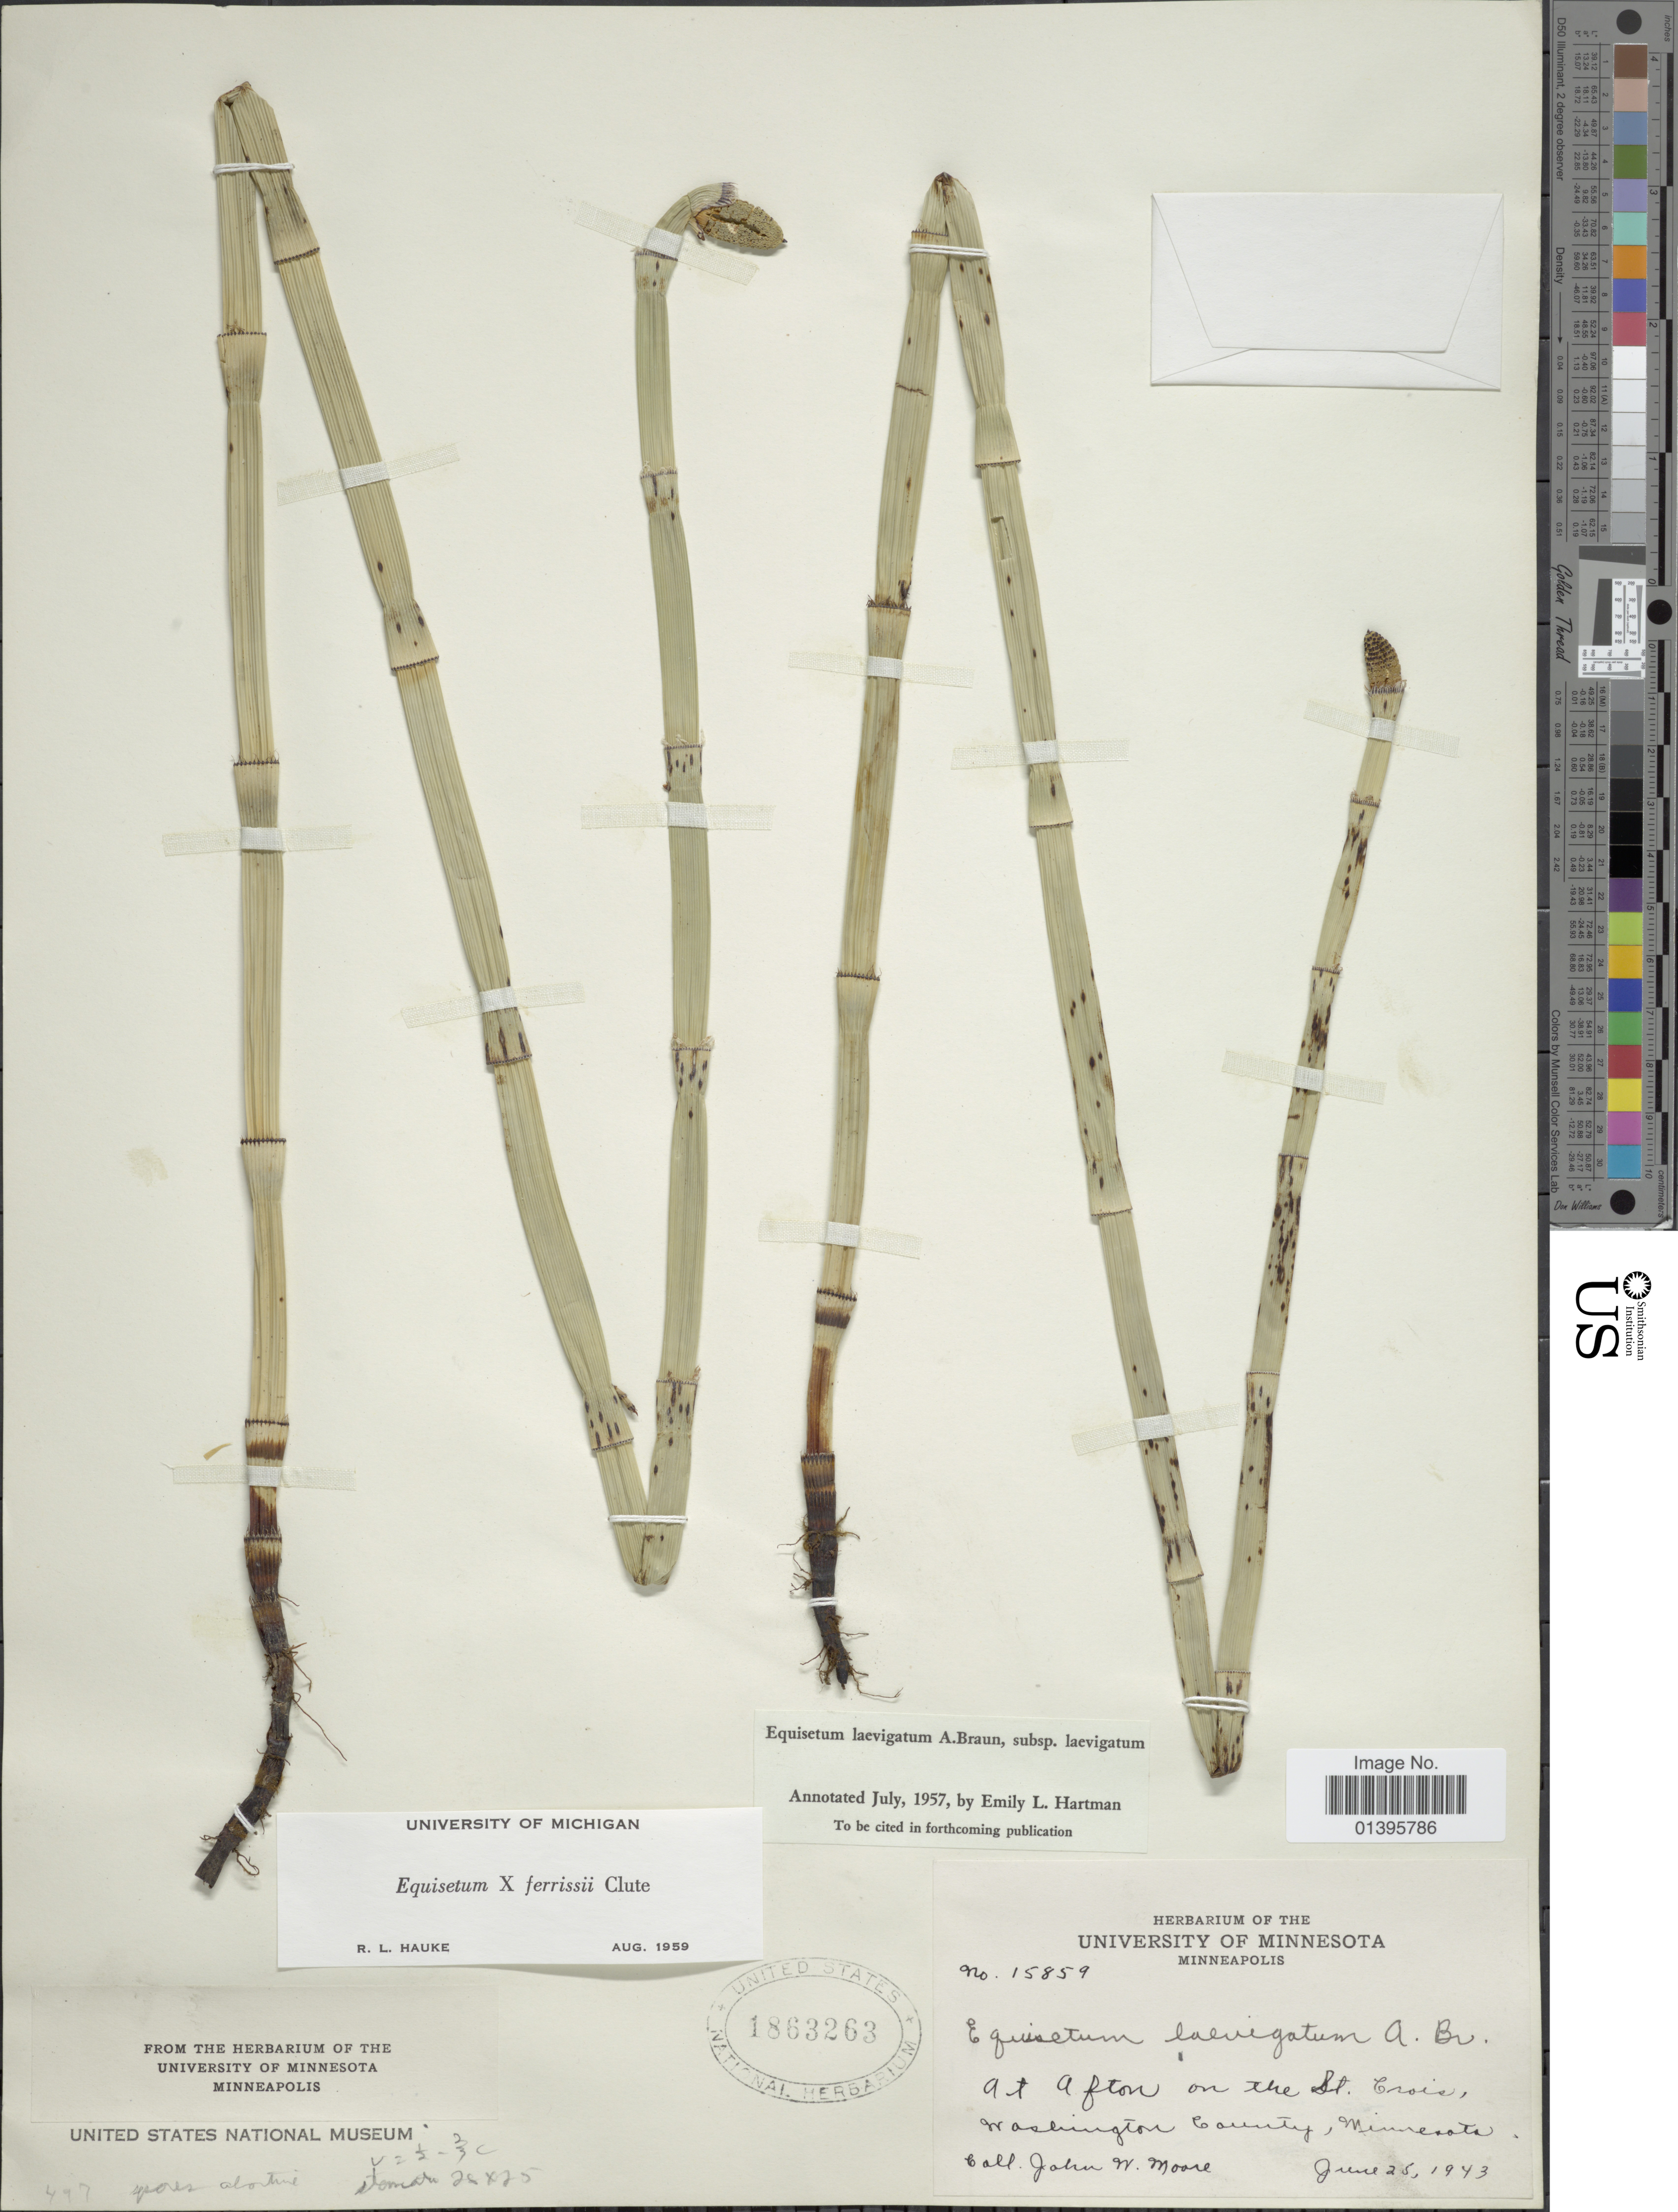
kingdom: Plantae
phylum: Tracheophyta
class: Polypodiopsida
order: Equisetales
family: Equisetaceae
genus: Equisetum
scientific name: Equisetum x ferrissii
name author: Clute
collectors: J. Moore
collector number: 15859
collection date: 1943-06-25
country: United States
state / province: Minnesota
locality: At Afton on the St. Crois, Washington County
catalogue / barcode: US 1863263